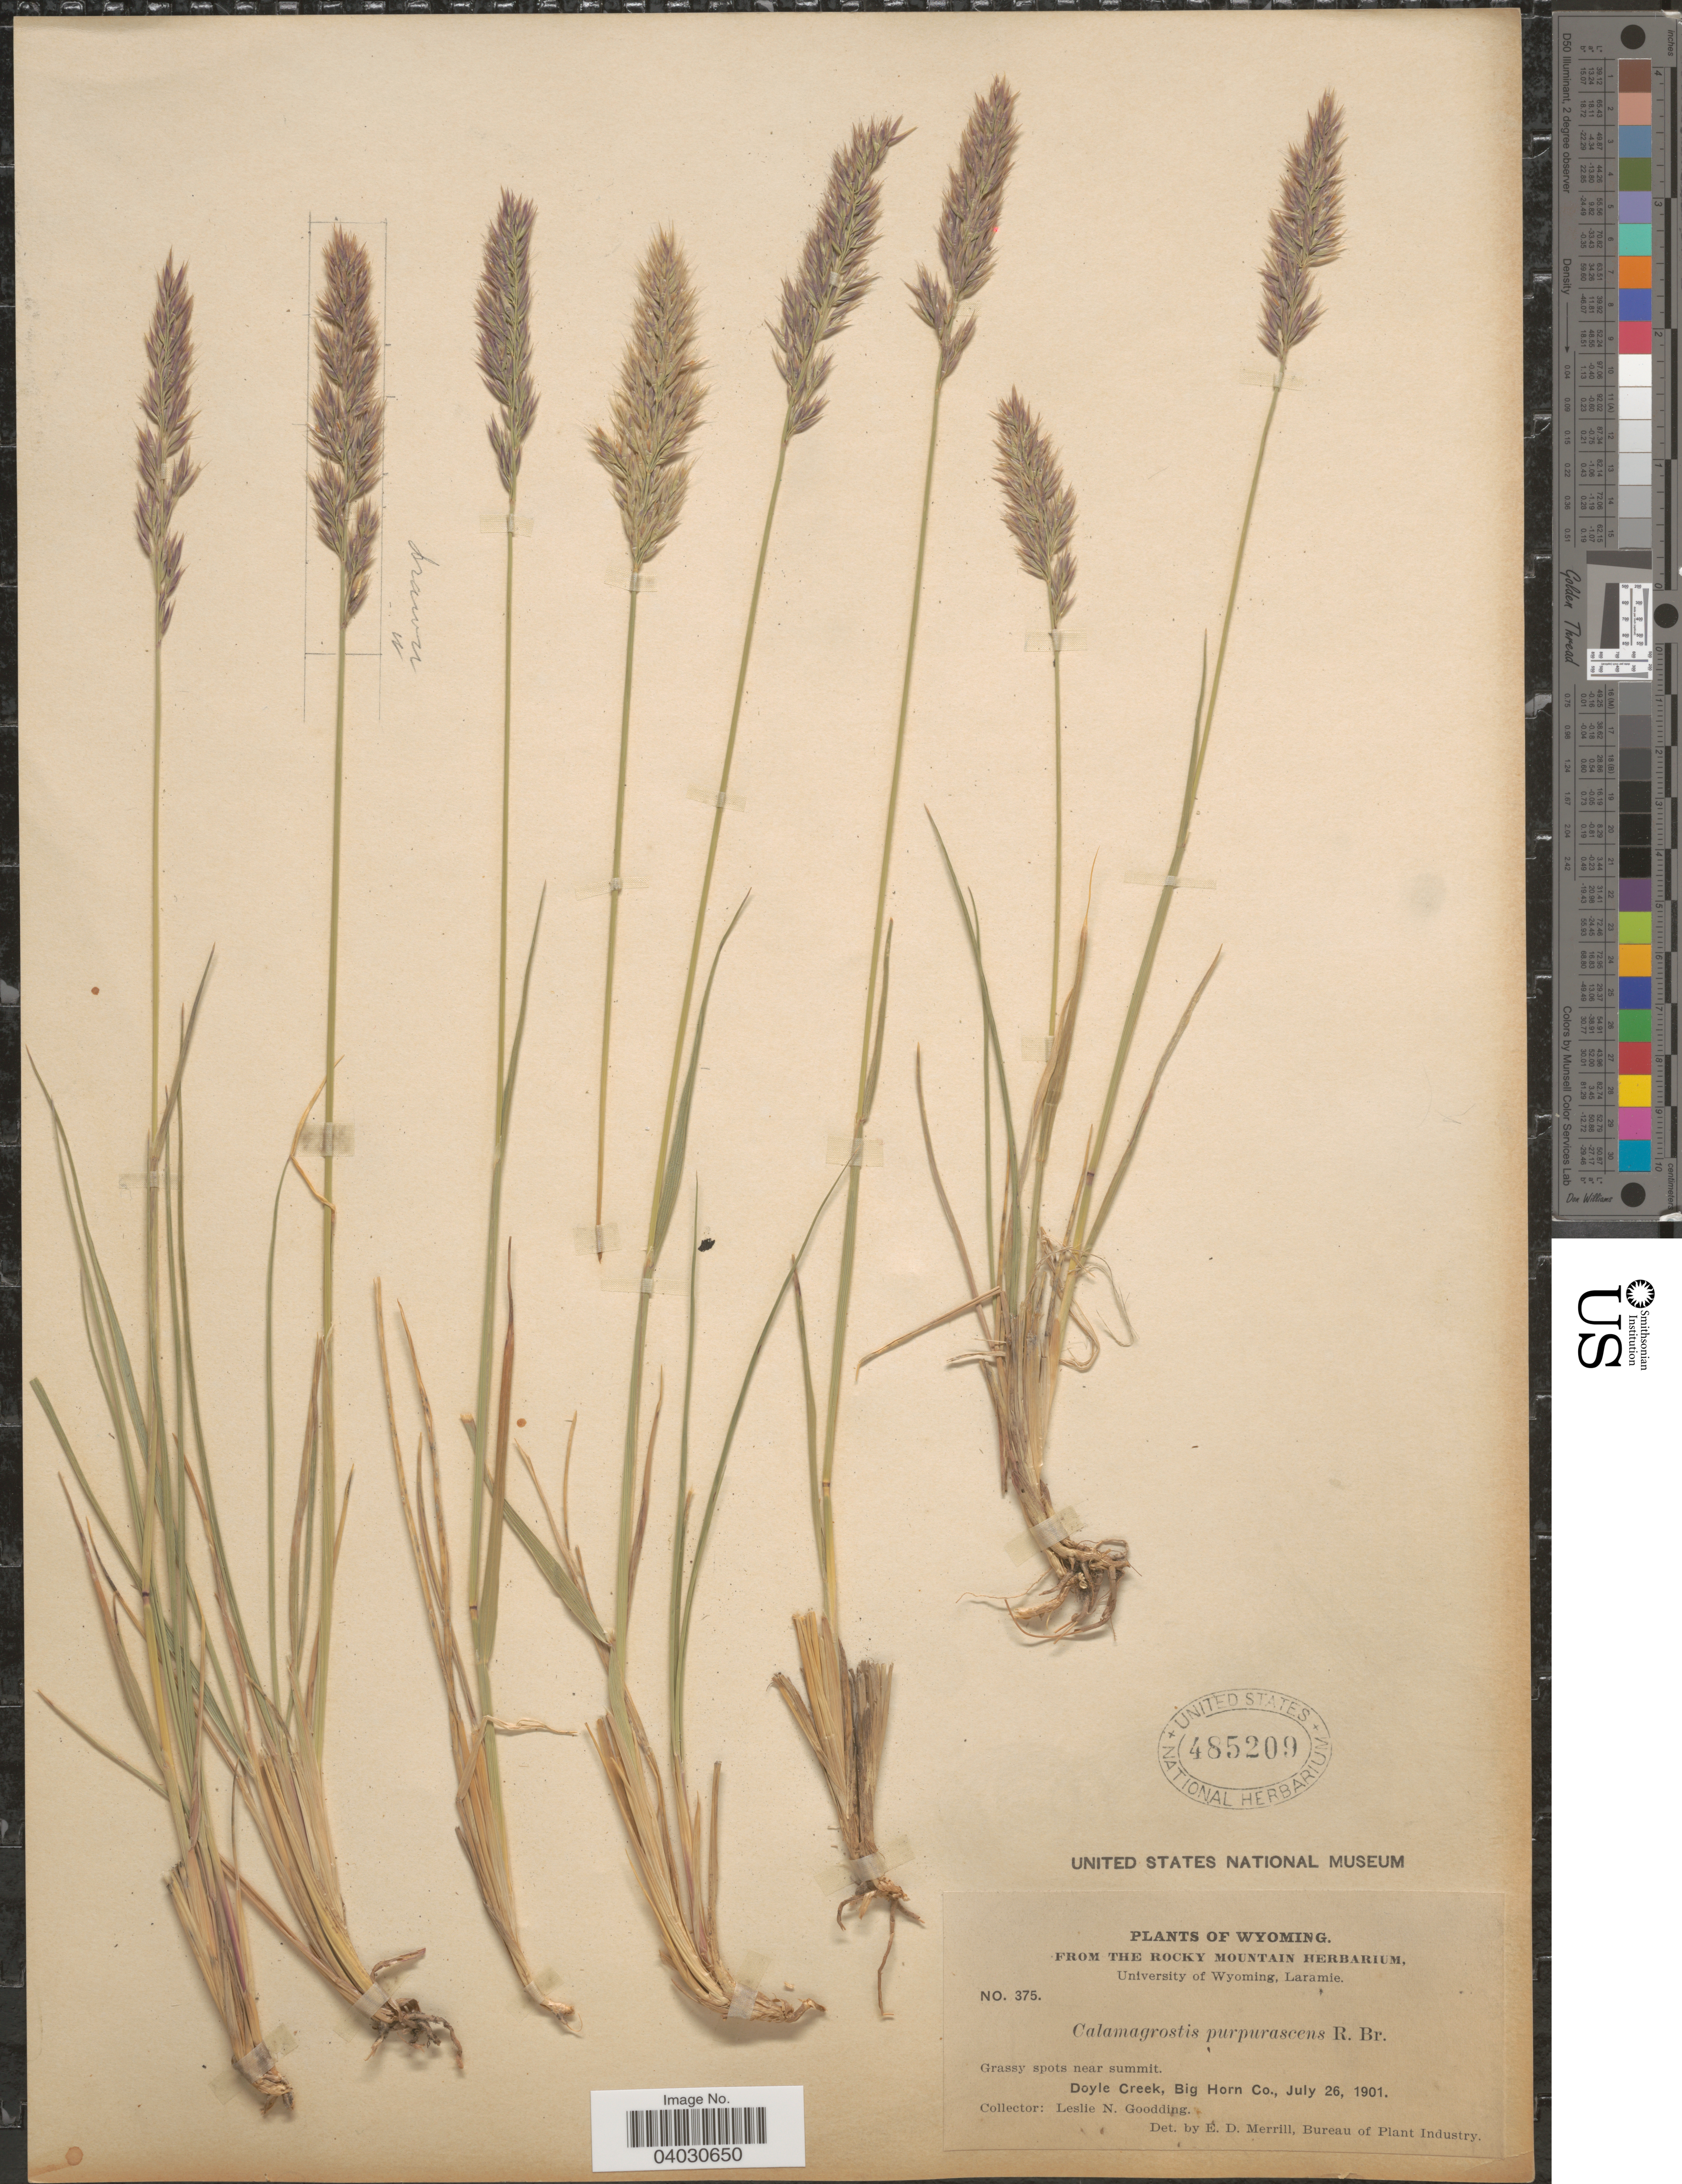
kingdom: Plantae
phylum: Tracheophyta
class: Liliopsida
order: Poales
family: Poaceae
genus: Calamagrostis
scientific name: Calamagrostis purpurascens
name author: R. Br.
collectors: L. N. Goodding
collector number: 375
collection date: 1901-07-26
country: United States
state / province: Wyoming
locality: Doyle Creek, Big Horn Co.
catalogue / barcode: US 485209